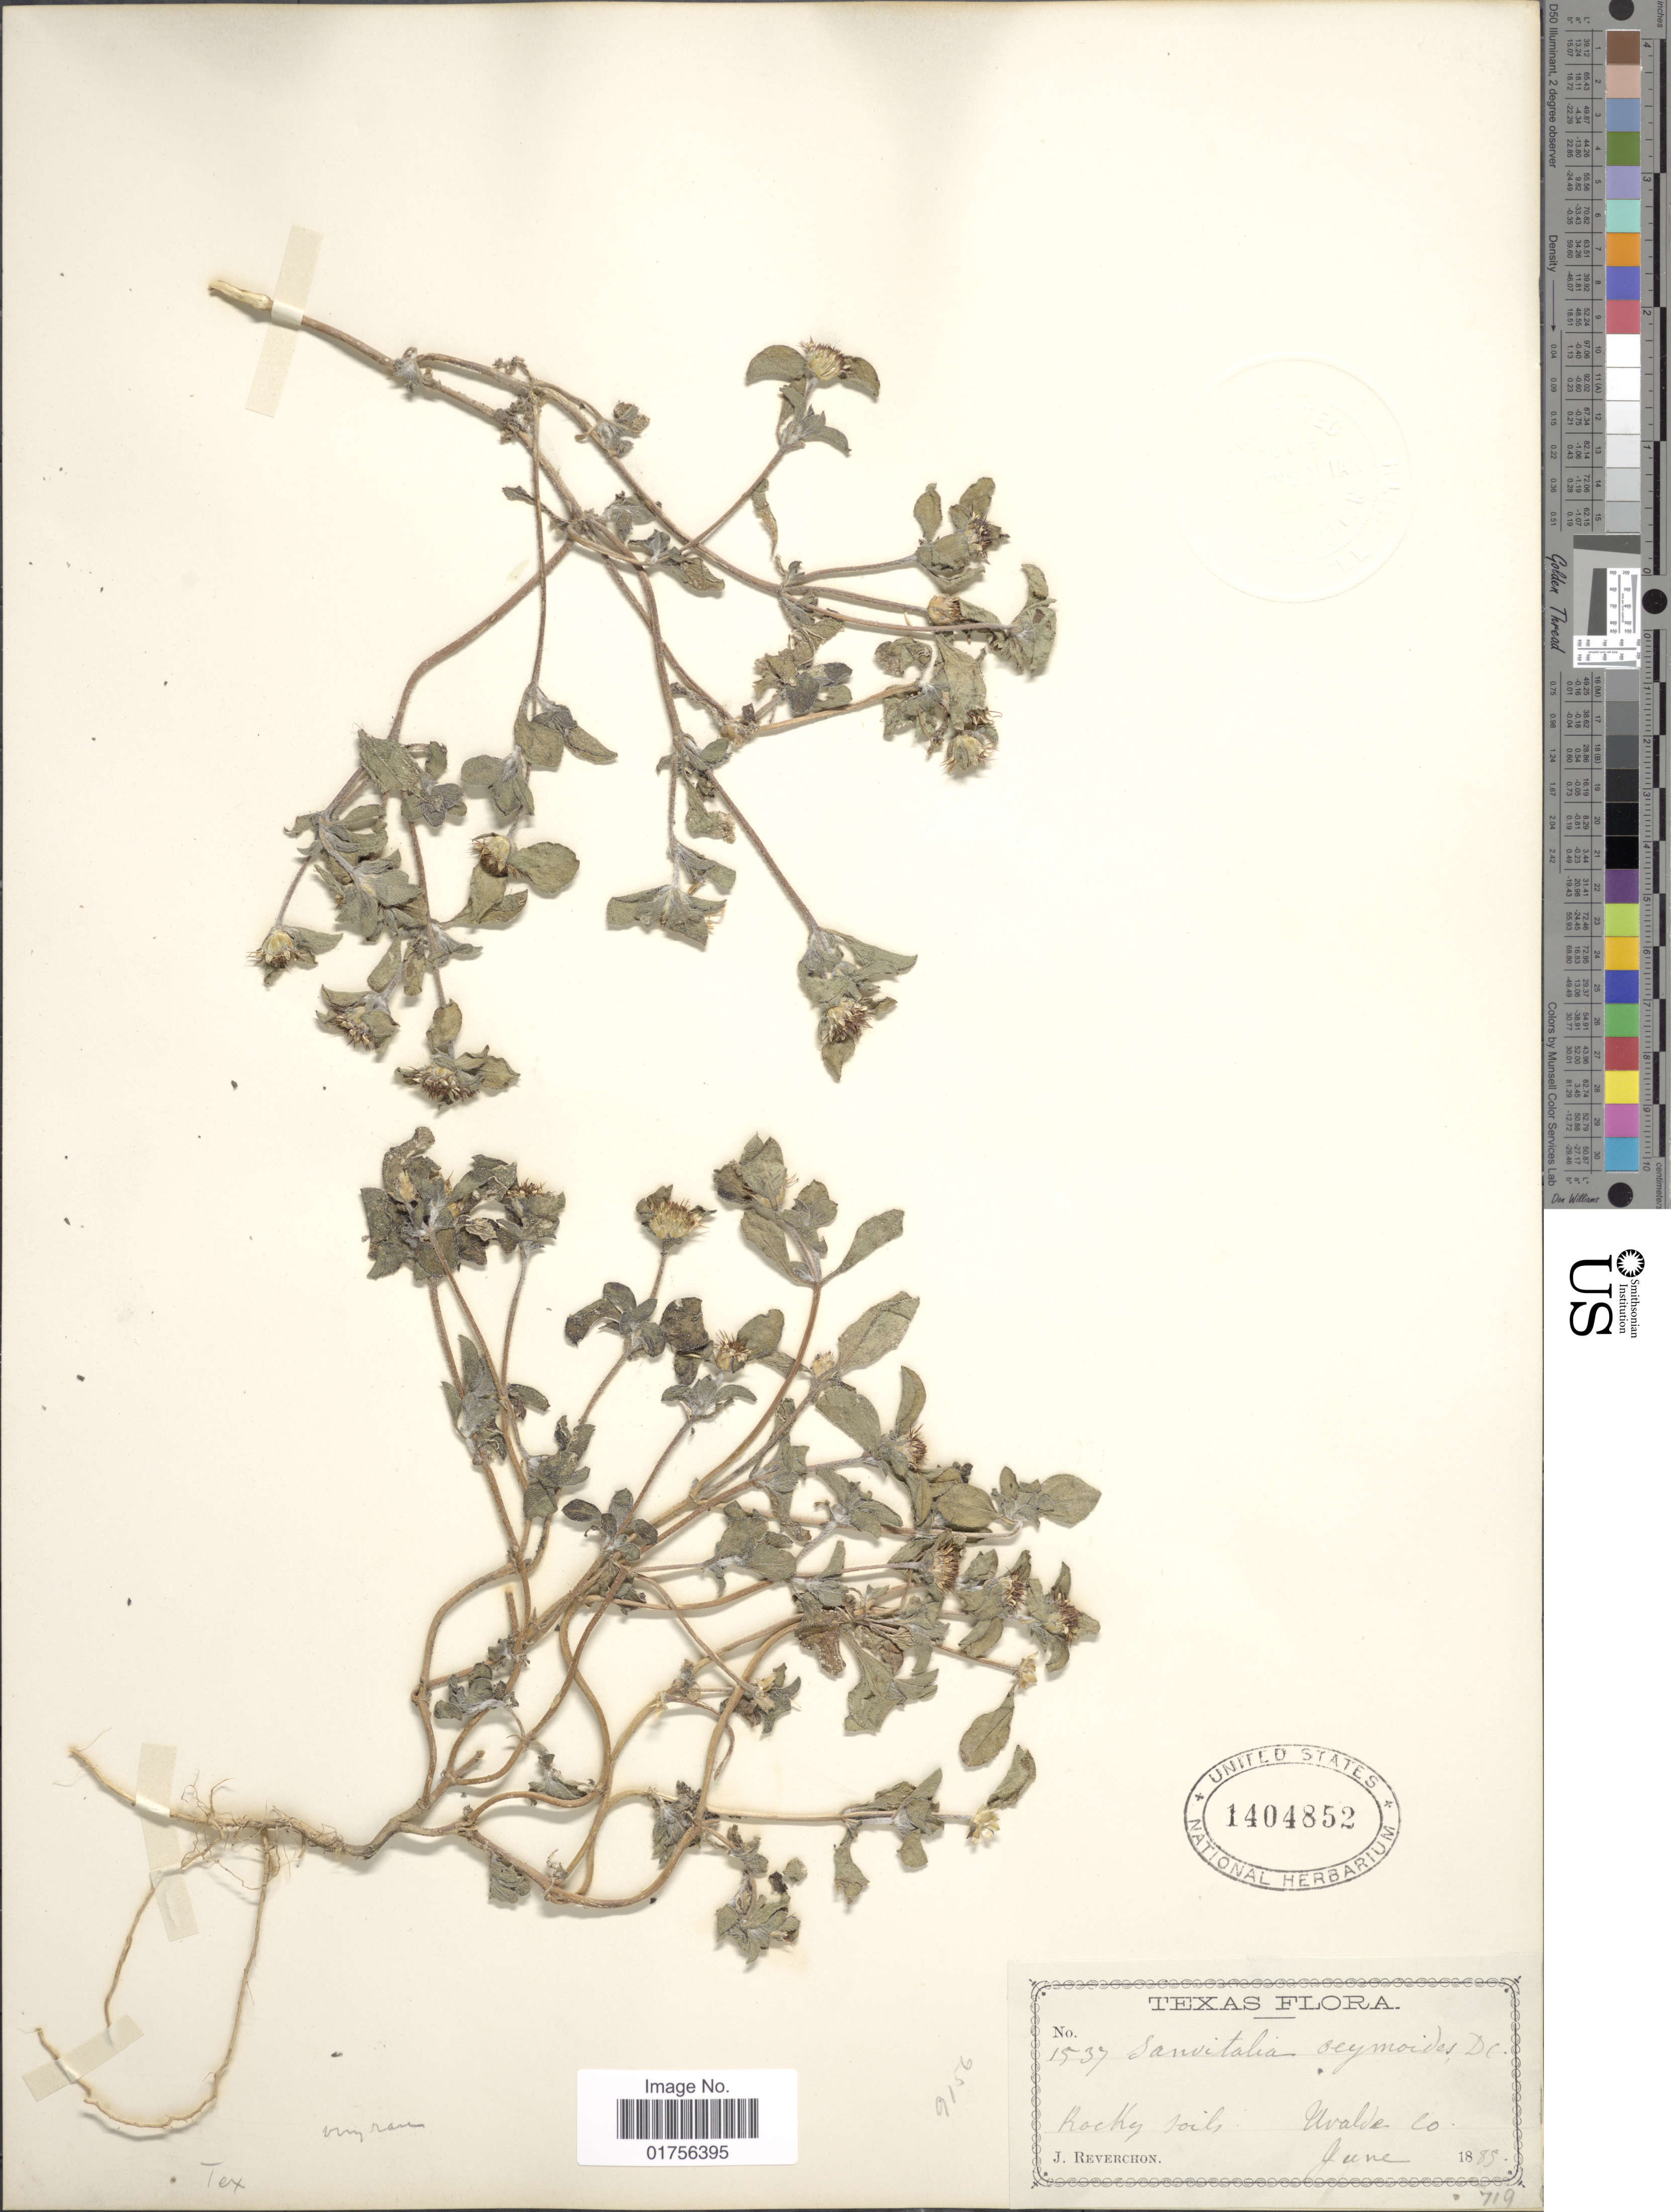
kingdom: Plantae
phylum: Tracheophyta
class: Magnoliopsida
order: Asterales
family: Asteraceae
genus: Sanvitalia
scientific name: Sanvitalia ocymoides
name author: DC.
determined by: Skibicki, Samuel V.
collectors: J. Reverchon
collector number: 1537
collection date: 1885-06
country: United States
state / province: Texas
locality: Rocky soils, Walde Co.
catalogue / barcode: US 1404852